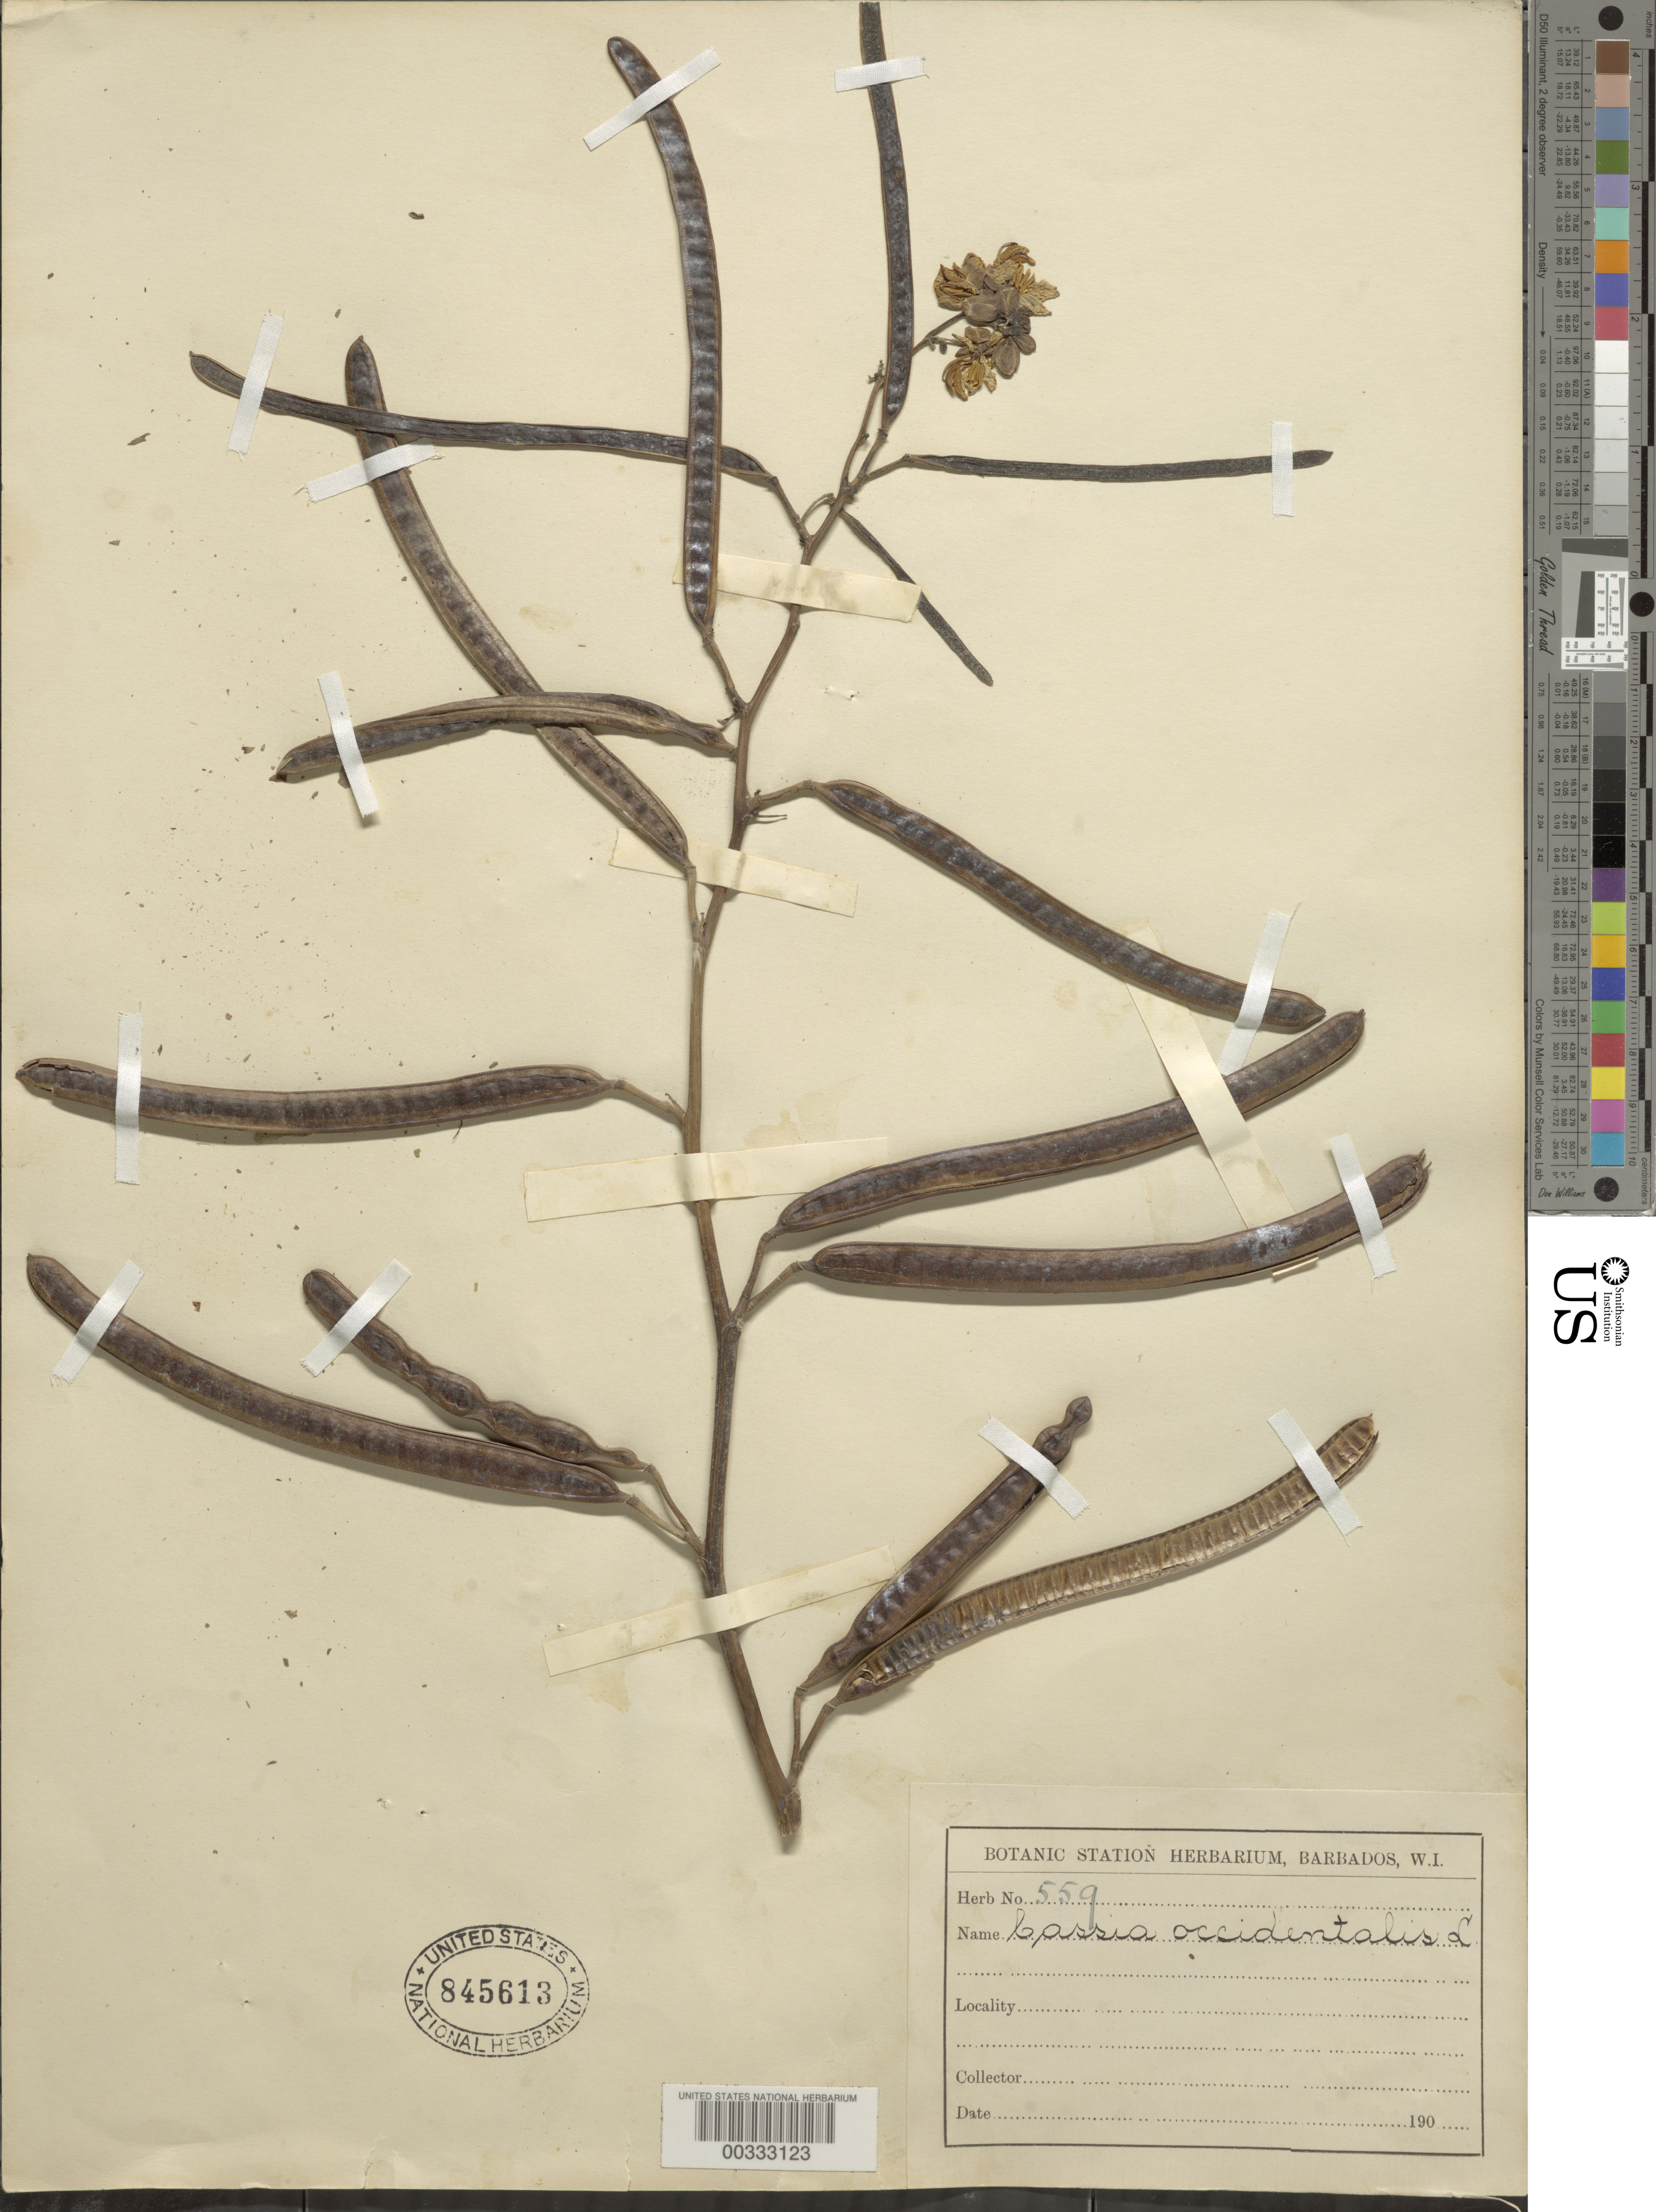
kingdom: Plantae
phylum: Tracheophyta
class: Magnoliopsida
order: Fabales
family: Fabaceae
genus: Senna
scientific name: Senna occidentalis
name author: (L.) Link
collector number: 559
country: Barbados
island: Windward Is.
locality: Botanic Station Herbarium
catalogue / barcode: US 845613